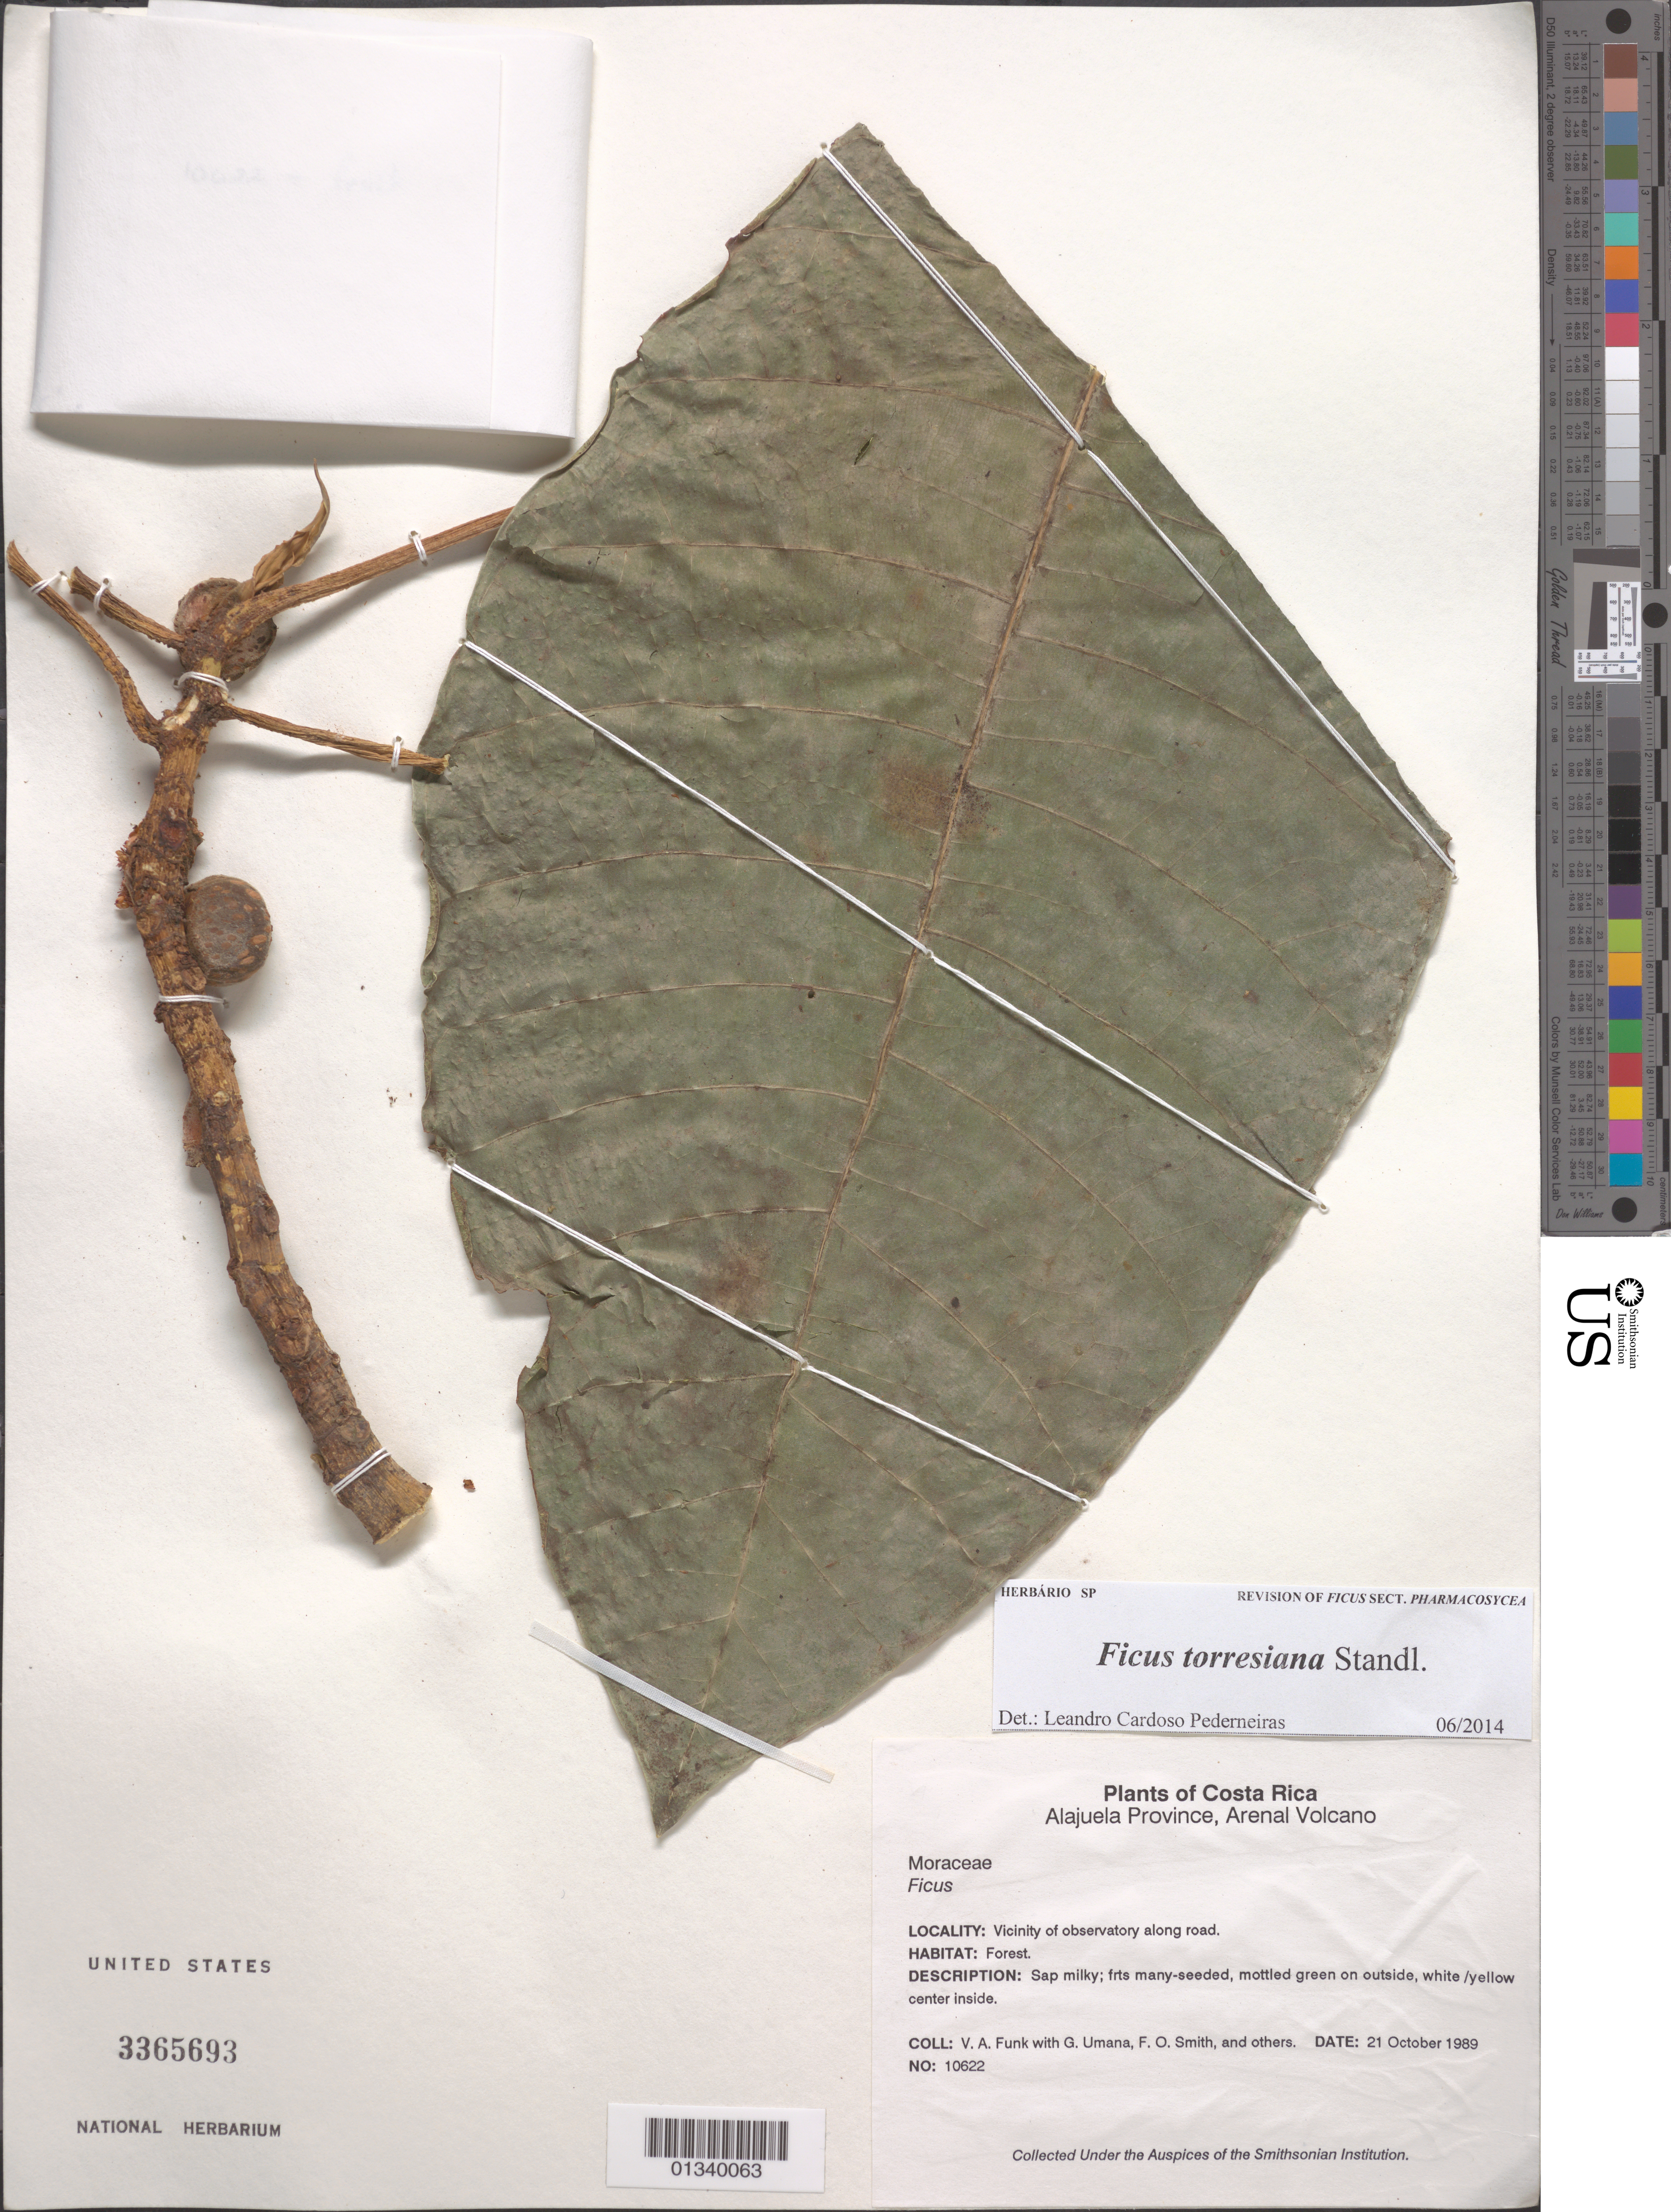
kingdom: Plantae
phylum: Tracheophyta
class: Magnoliopsida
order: Rosales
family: Moraceae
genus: Ficus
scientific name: Ficus torresiana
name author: Standl.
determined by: Cardoso Pederneiras, L.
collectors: V. Funk, G. Umana, F. Smith & et al.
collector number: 10622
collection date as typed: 21 October 1989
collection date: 1989-10-21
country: Costa Rica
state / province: Alajuela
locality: Arenal Volcano. Vic. of observatory along road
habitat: forest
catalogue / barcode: US 3365693